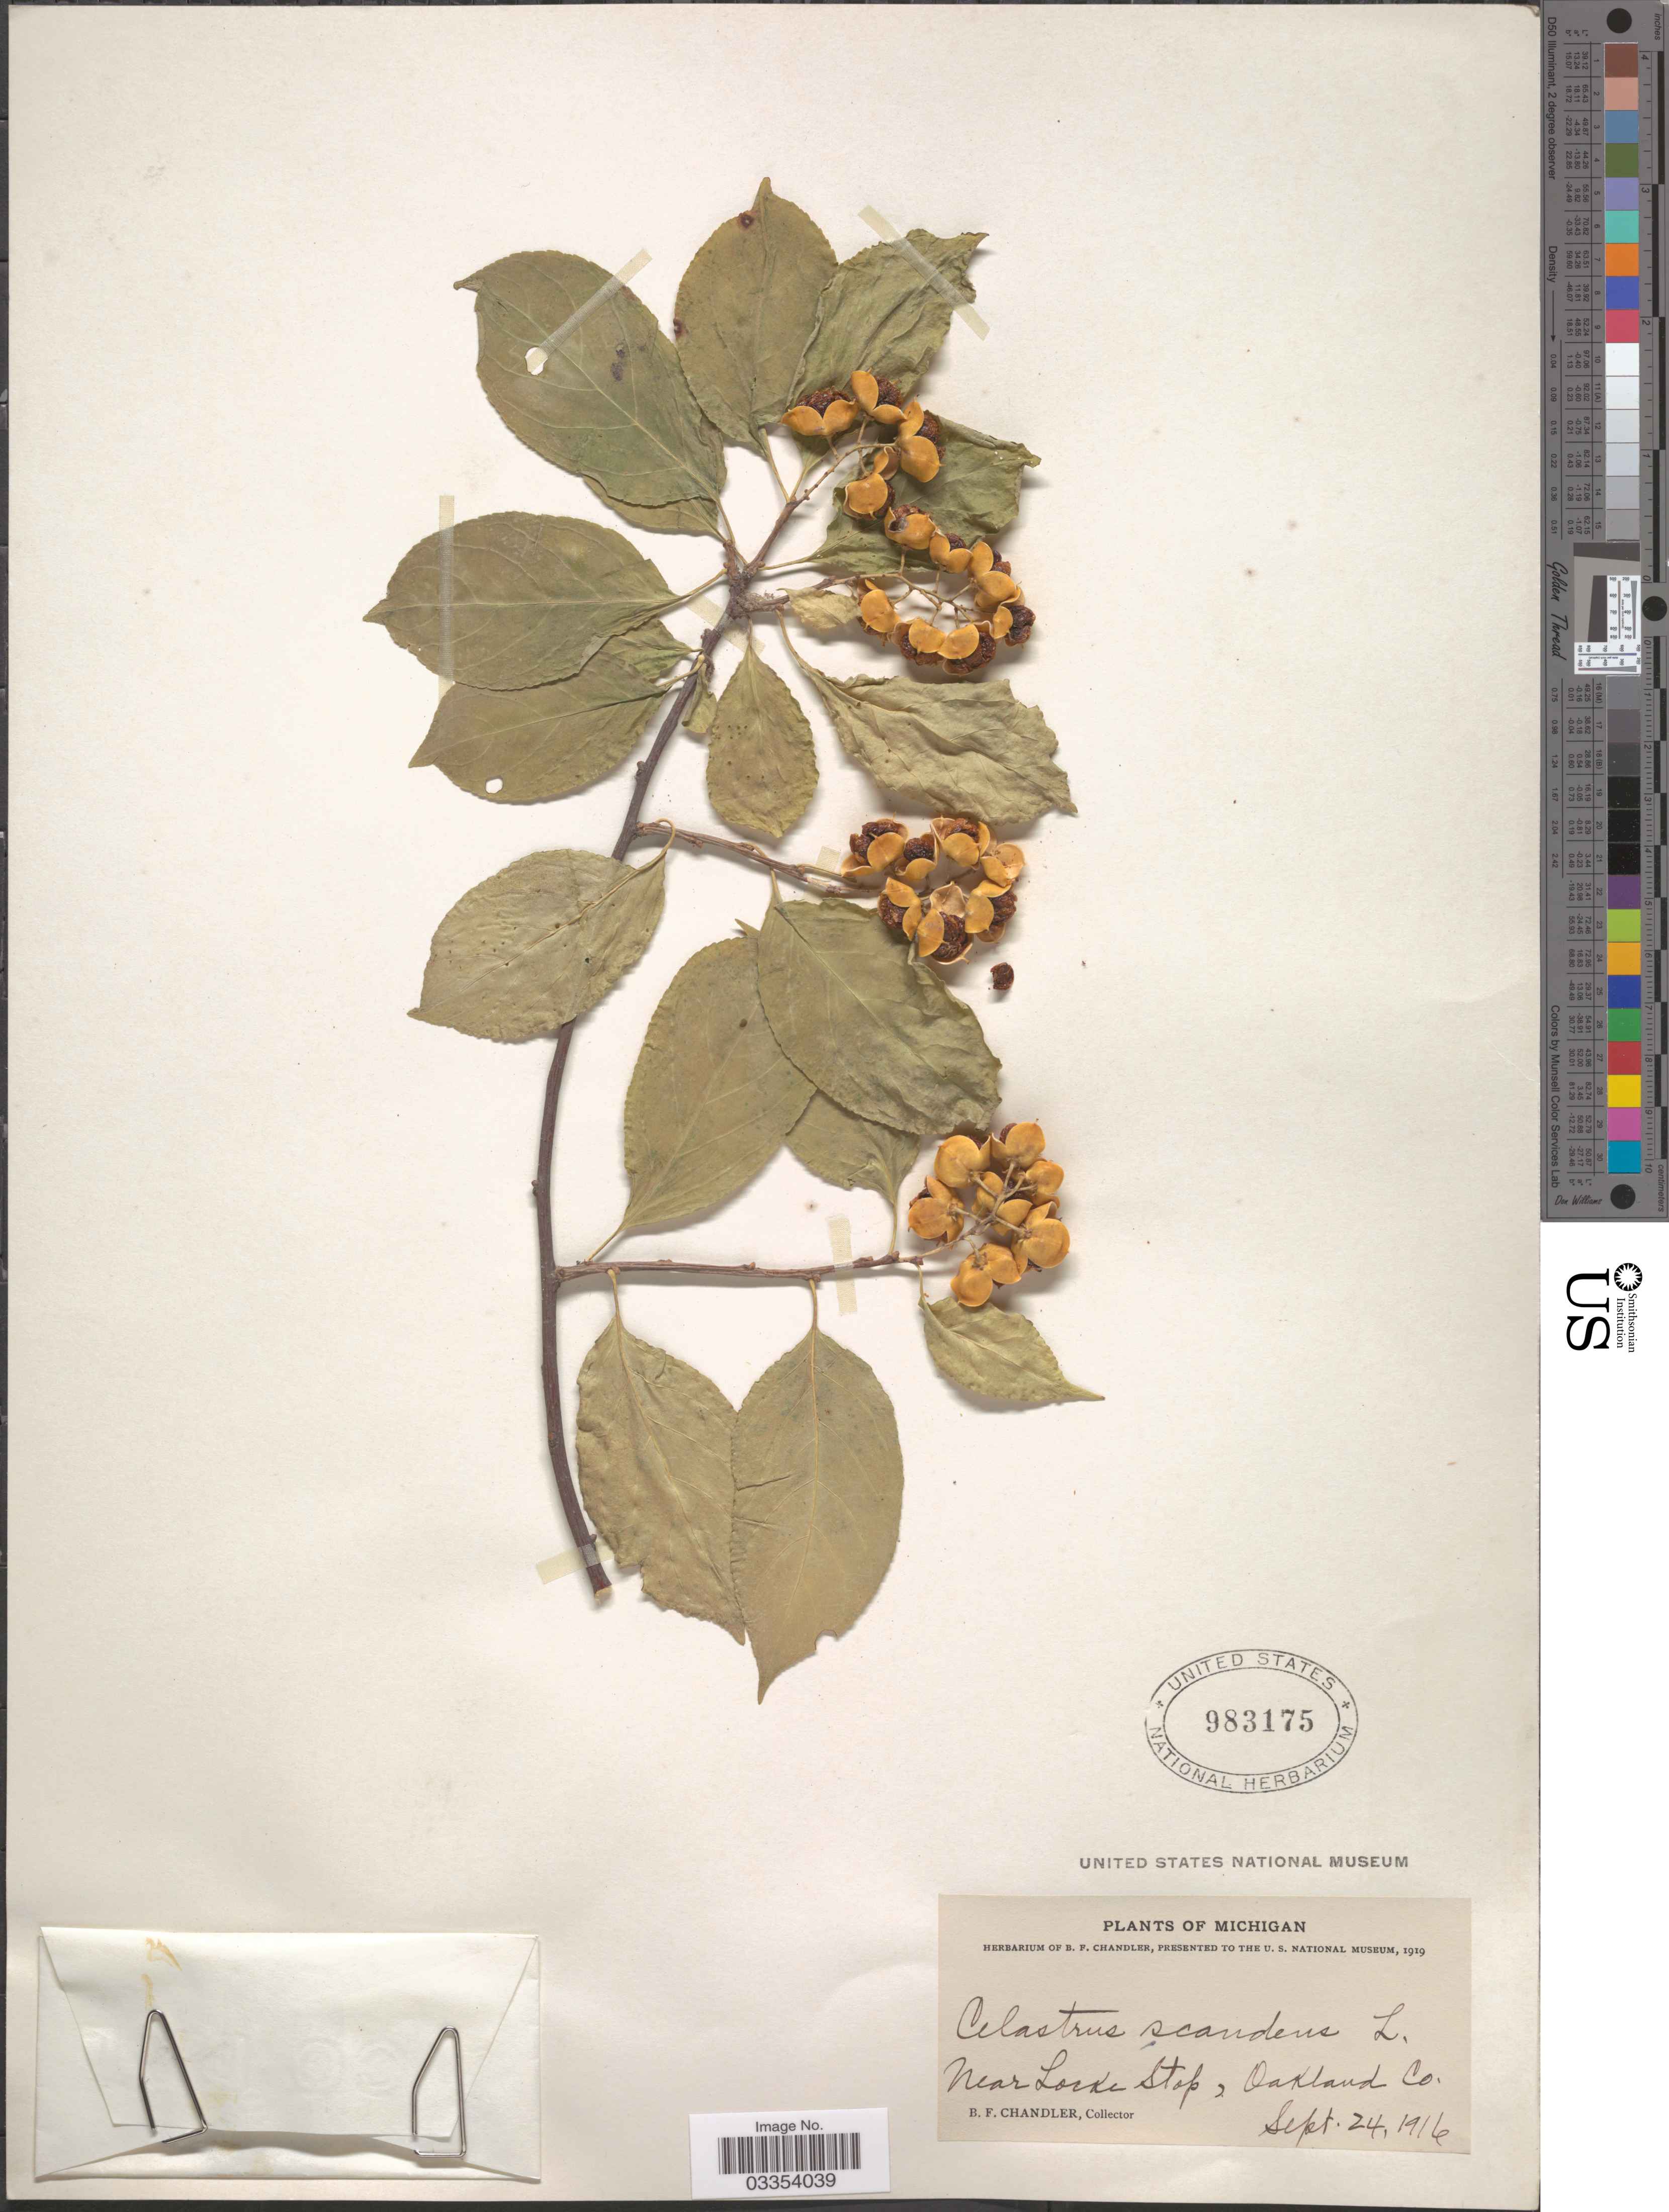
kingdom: Plantae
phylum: Tracheophyta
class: Magnoliopsida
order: Celastrales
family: Celastraceae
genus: Celastrus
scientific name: Celastrus scandens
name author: L.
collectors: B. F. Chandler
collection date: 1916-09-24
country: United States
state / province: Michigan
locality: Near Locke Stop, Oakland Co.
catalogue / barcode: US 983175